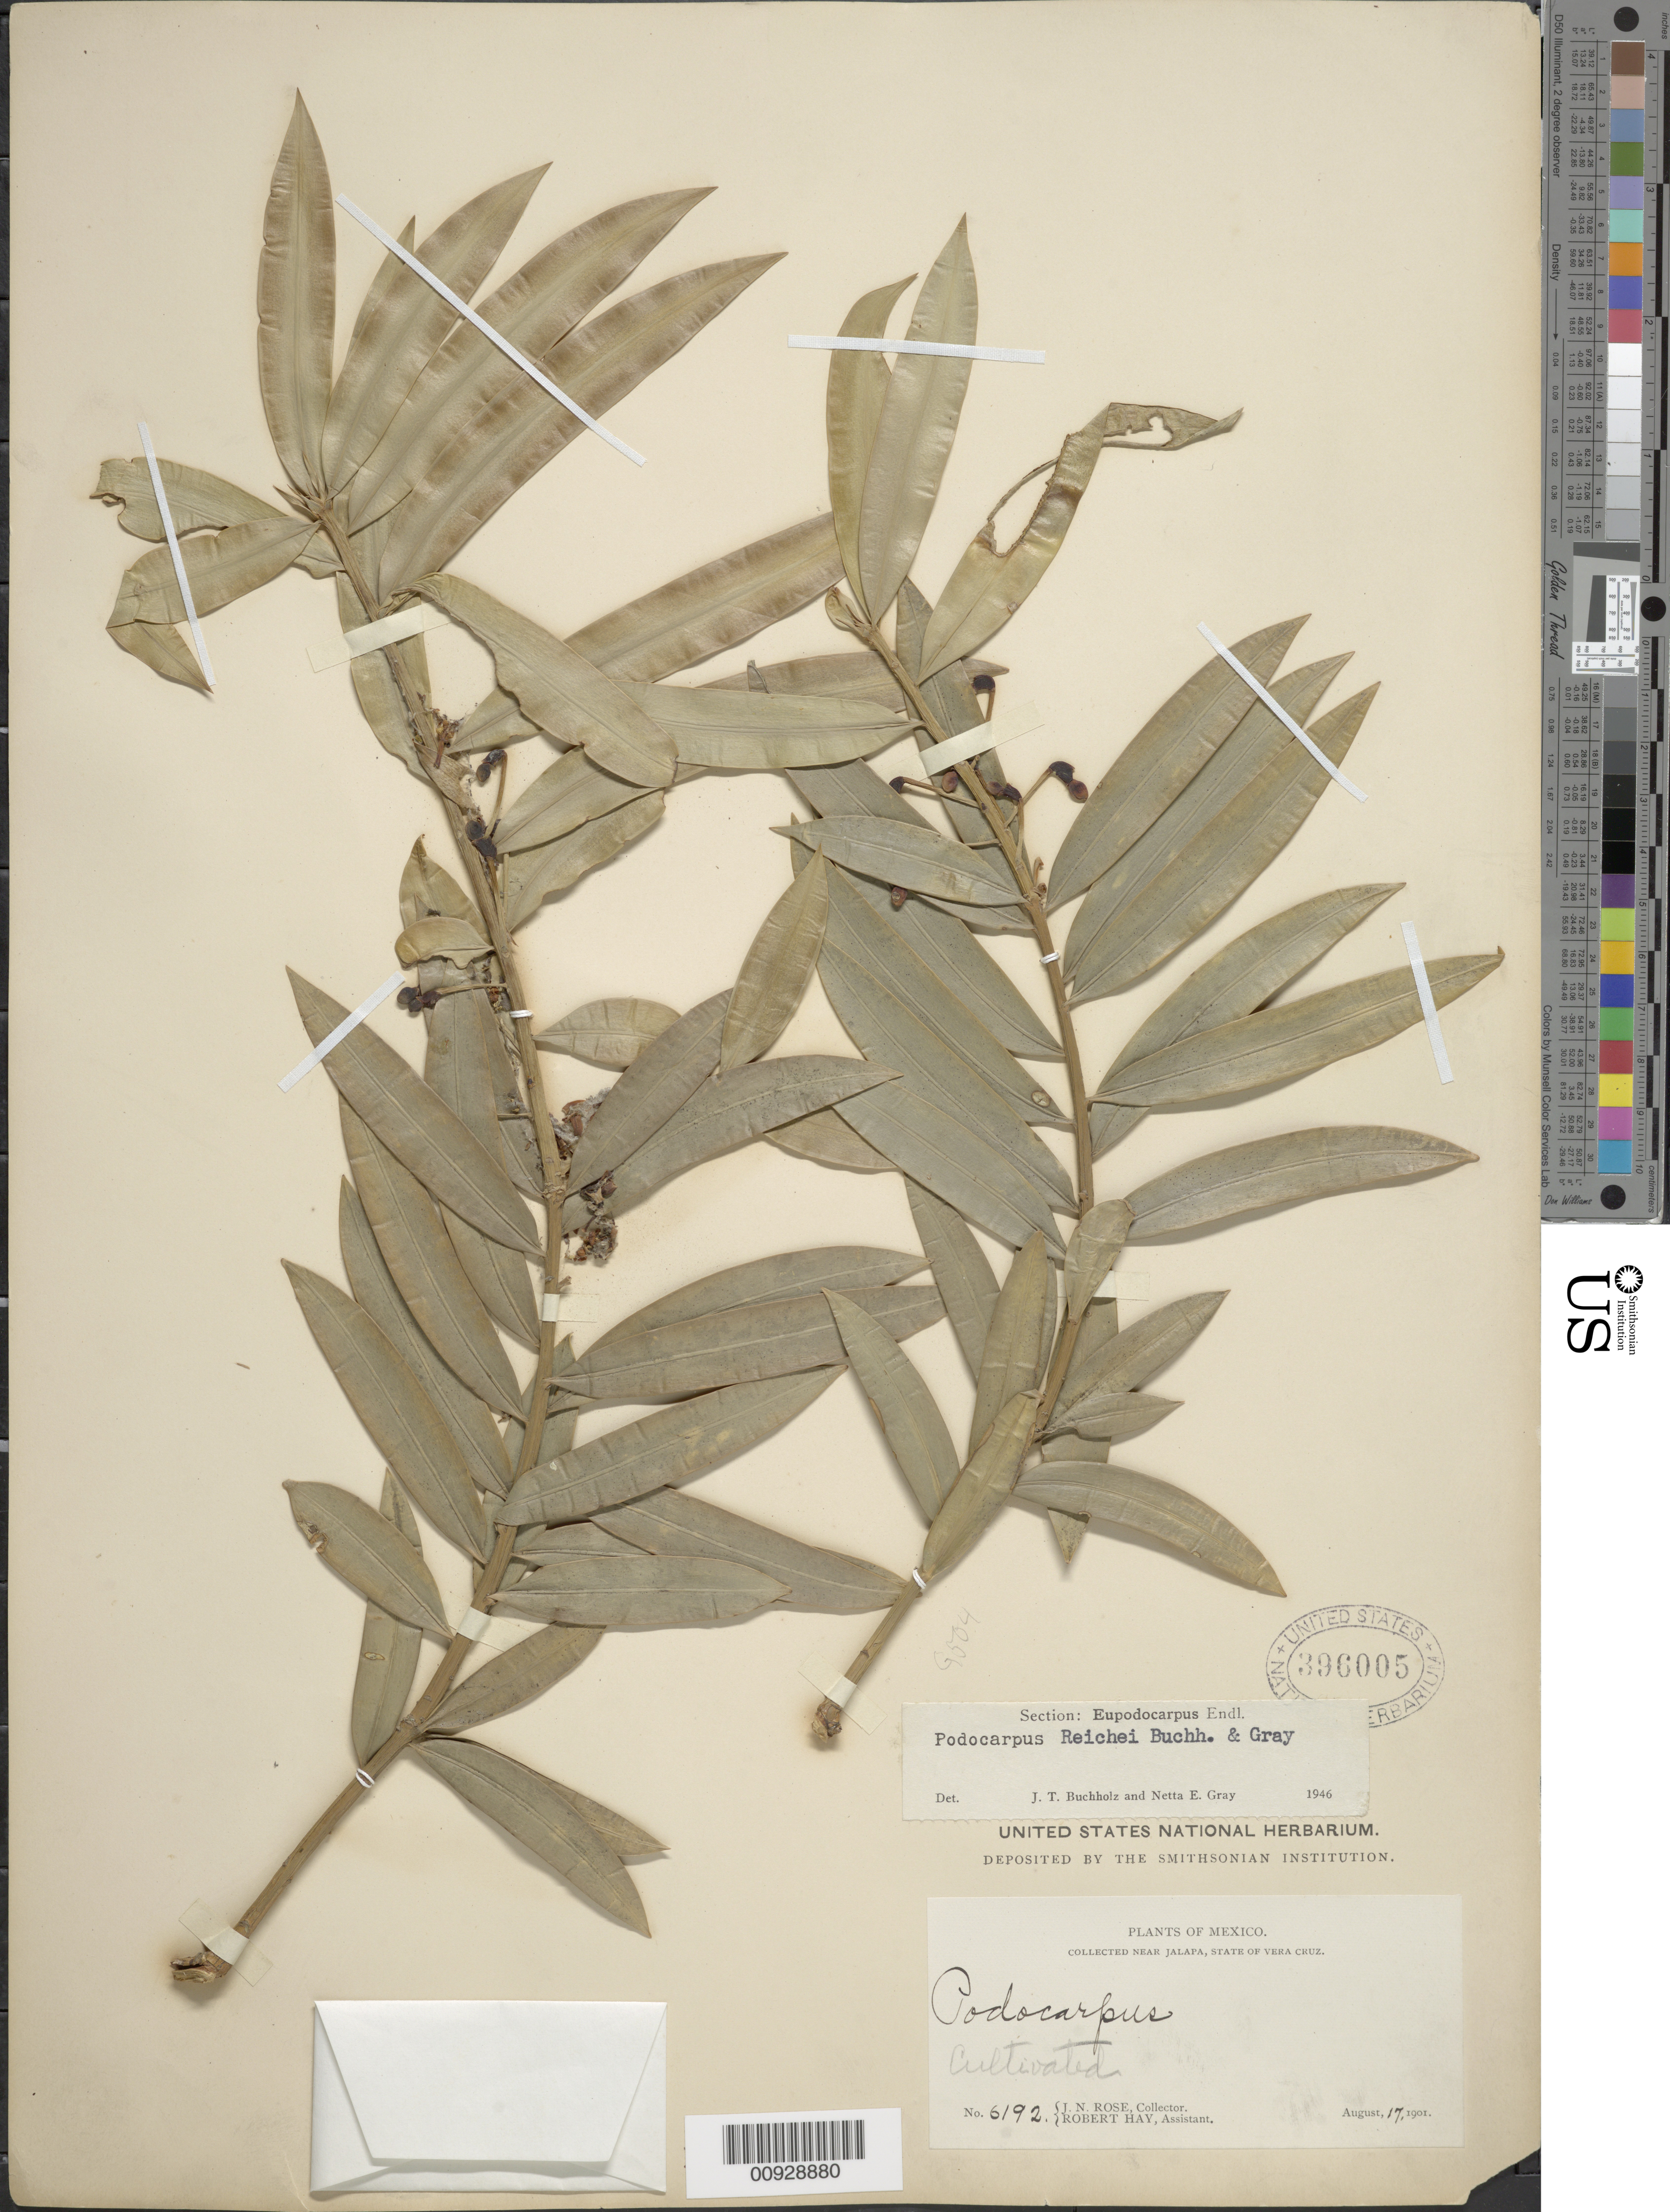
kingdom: Plantae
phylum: Tracheophyta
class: Pinopsida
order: Pinales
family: Podocarpaceae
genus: Podocarpus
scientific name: Podocarpus reichei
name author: J. Buchholz & N.E. Gray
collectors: J. N. Rose & R. Hay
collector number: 6192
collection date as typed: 17 Aug 1901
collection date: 1901-08-17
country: Mexico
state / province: Veracruz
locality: Near Jalapa.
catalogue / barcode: US 396005